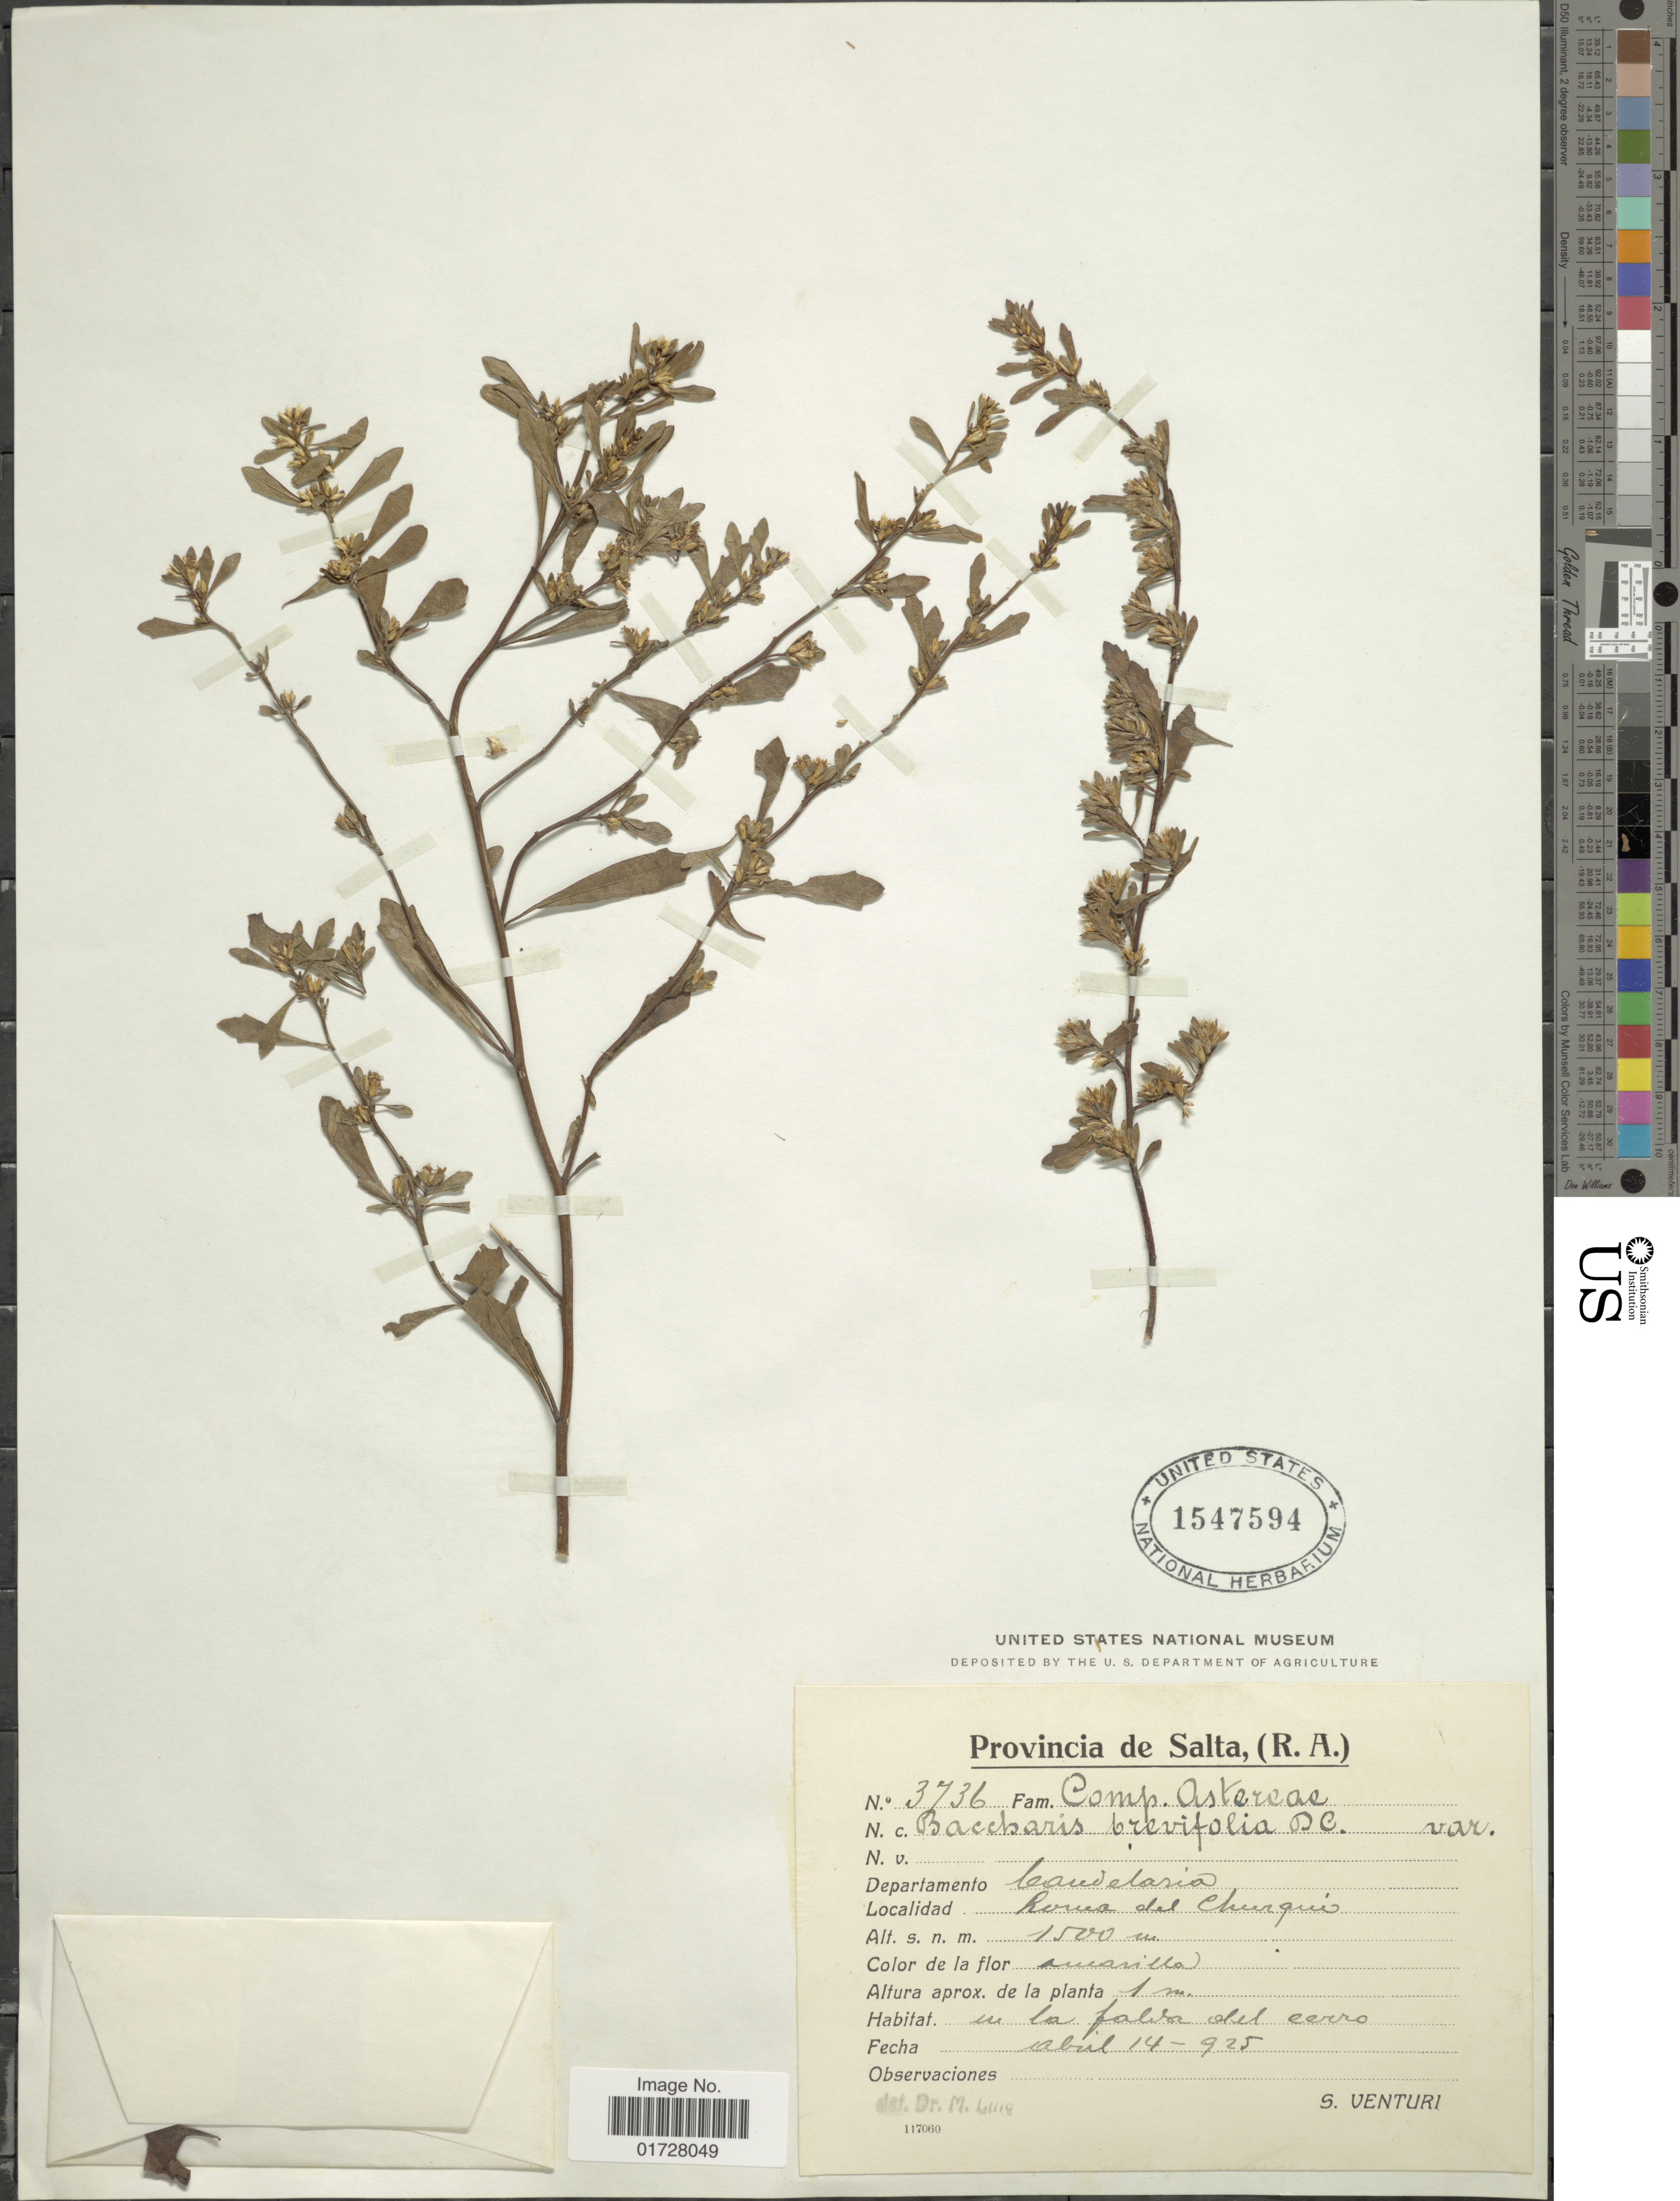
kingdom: Plantae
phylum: Tracheophyta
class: Magnoliopsida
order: Asterales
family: Asteraceae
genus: Baccharis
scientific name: Baccharis sp.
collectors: S. Venturi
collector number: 3736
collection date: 1925-04-14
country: Argentina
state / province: Salta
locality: Departamento Candelaria, Roma del Churqui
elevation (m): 1500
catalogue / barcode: US 1547594